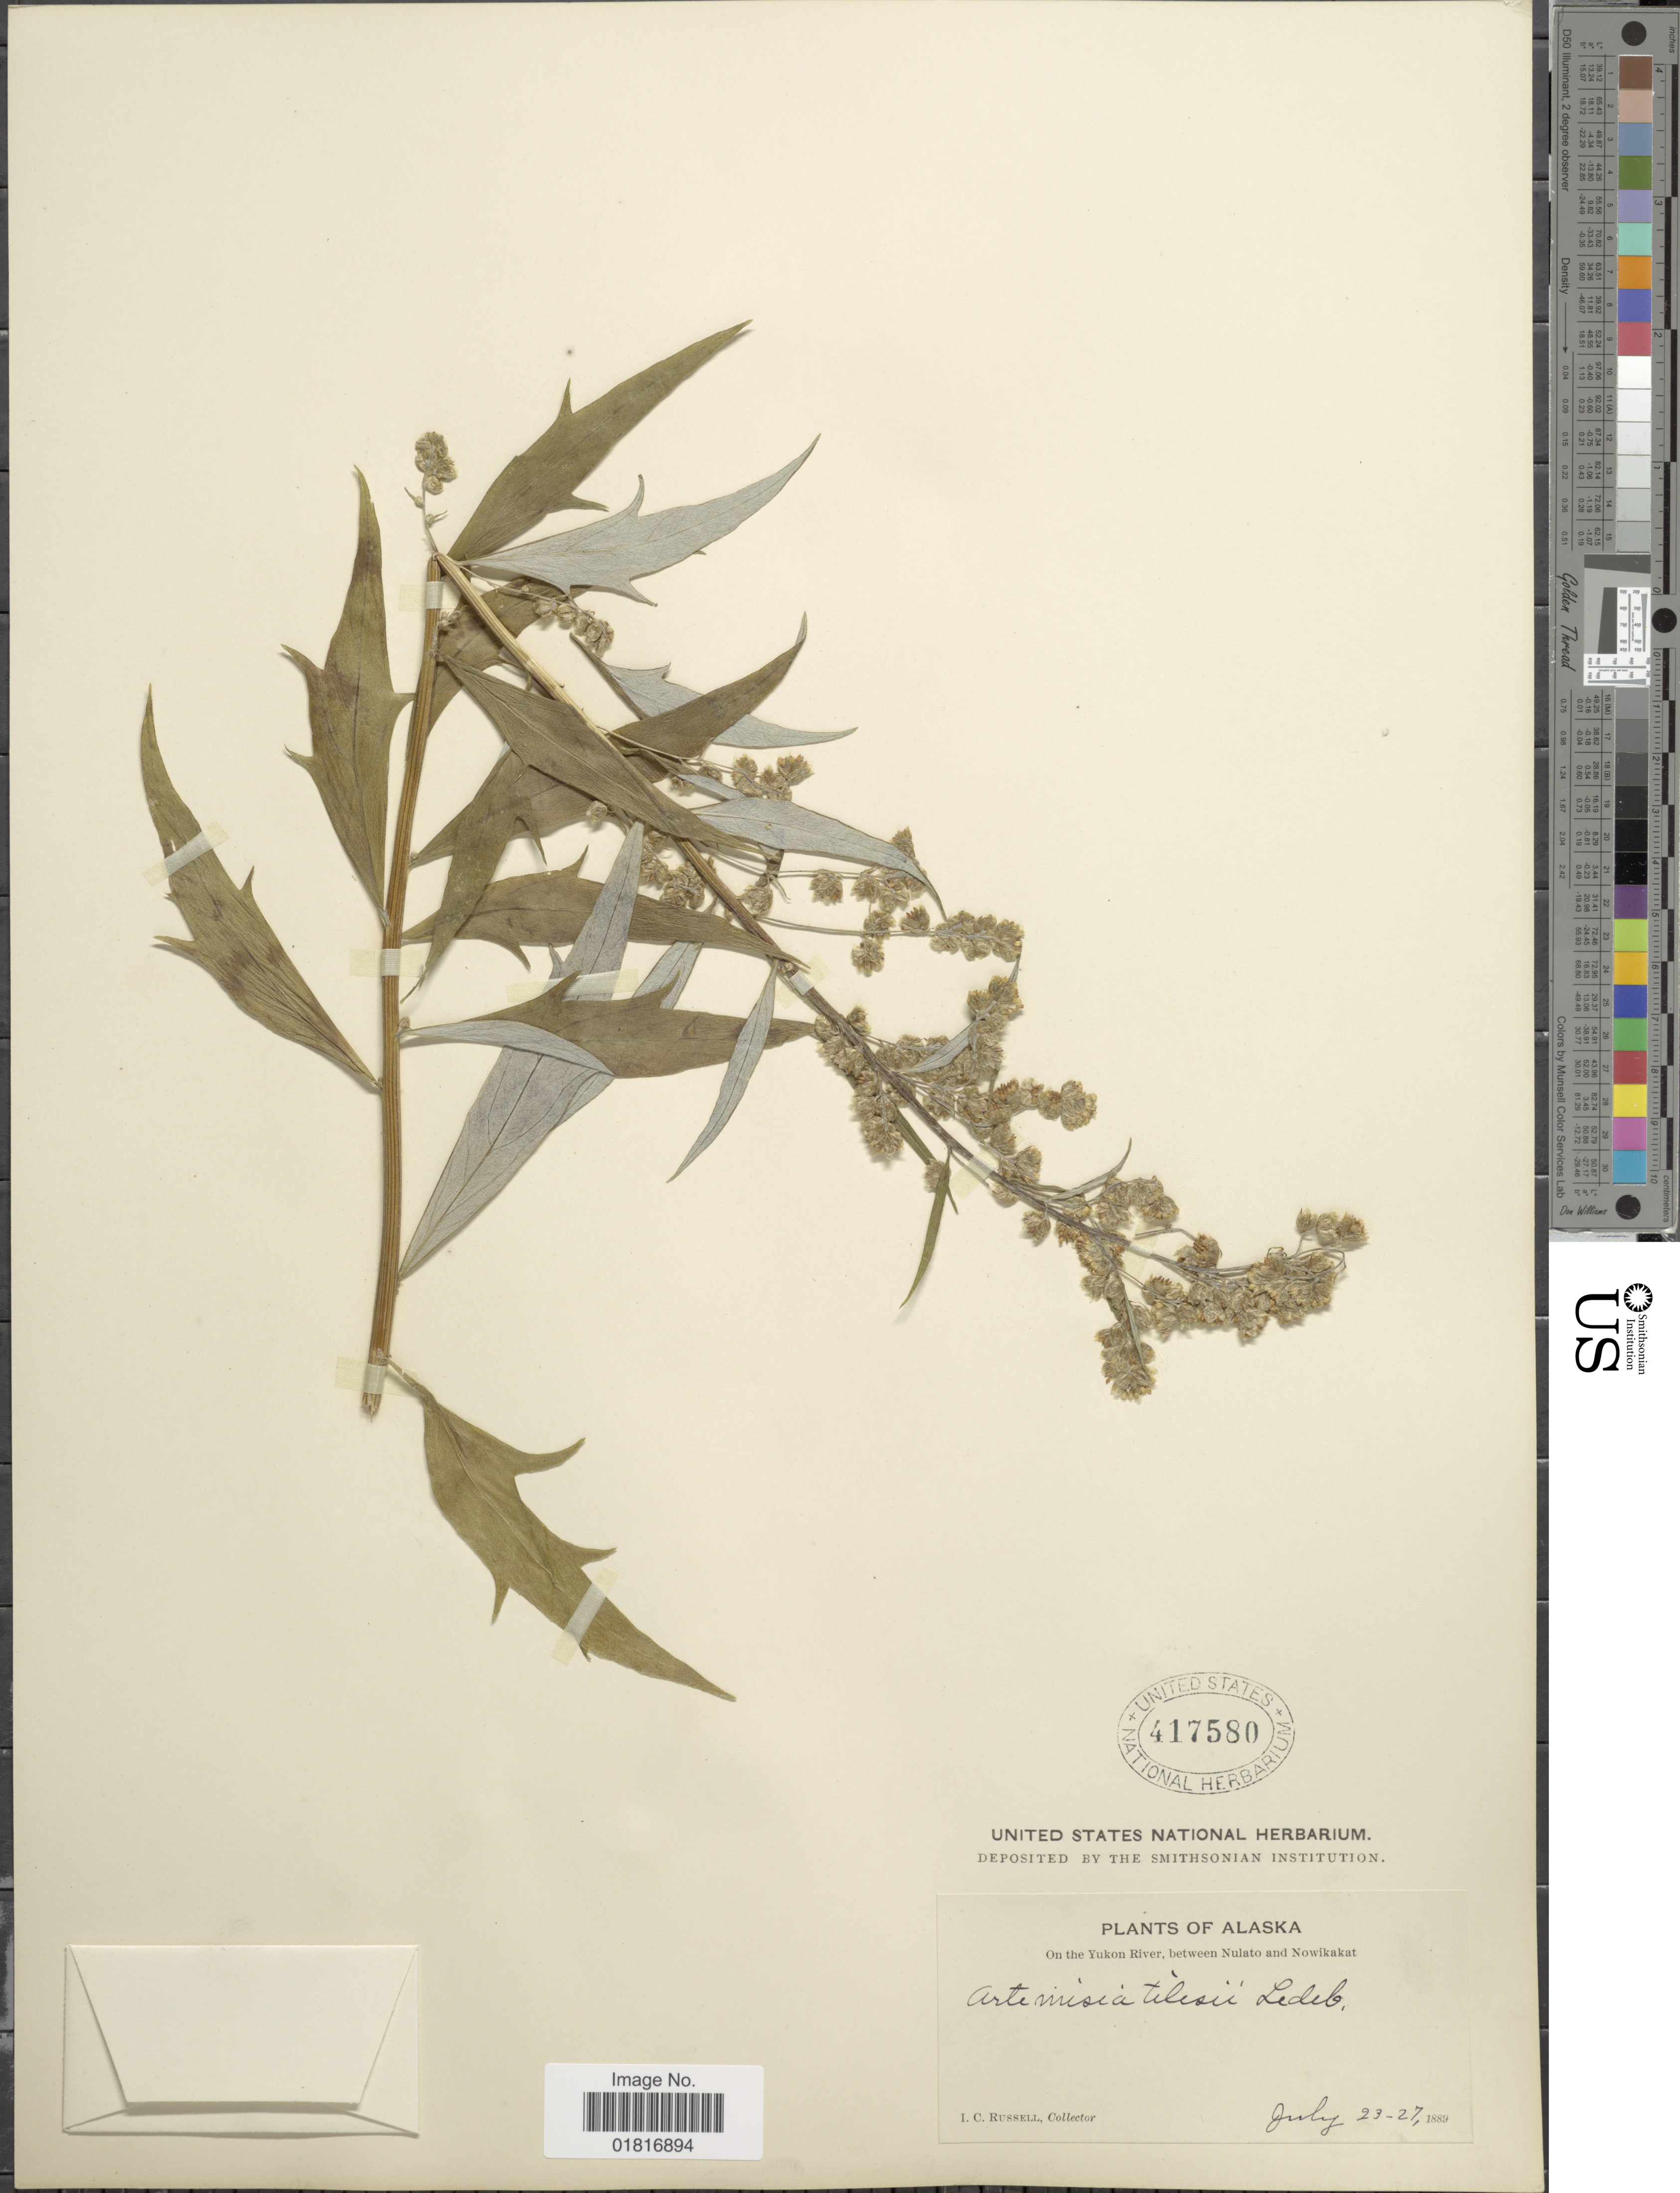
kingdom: Plantae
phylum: Tracheophyta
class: Magnoliopsida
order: Asterales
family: Asteraceae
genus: Artemisia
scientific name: Artemisia tilesii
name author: Ledeb.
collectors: I. C. Russell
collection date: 1889-07-23/1889-07-27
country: United States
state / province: Alaska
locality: On the Yukon River, between Nulato and Nowikakat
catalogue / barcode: US 417580